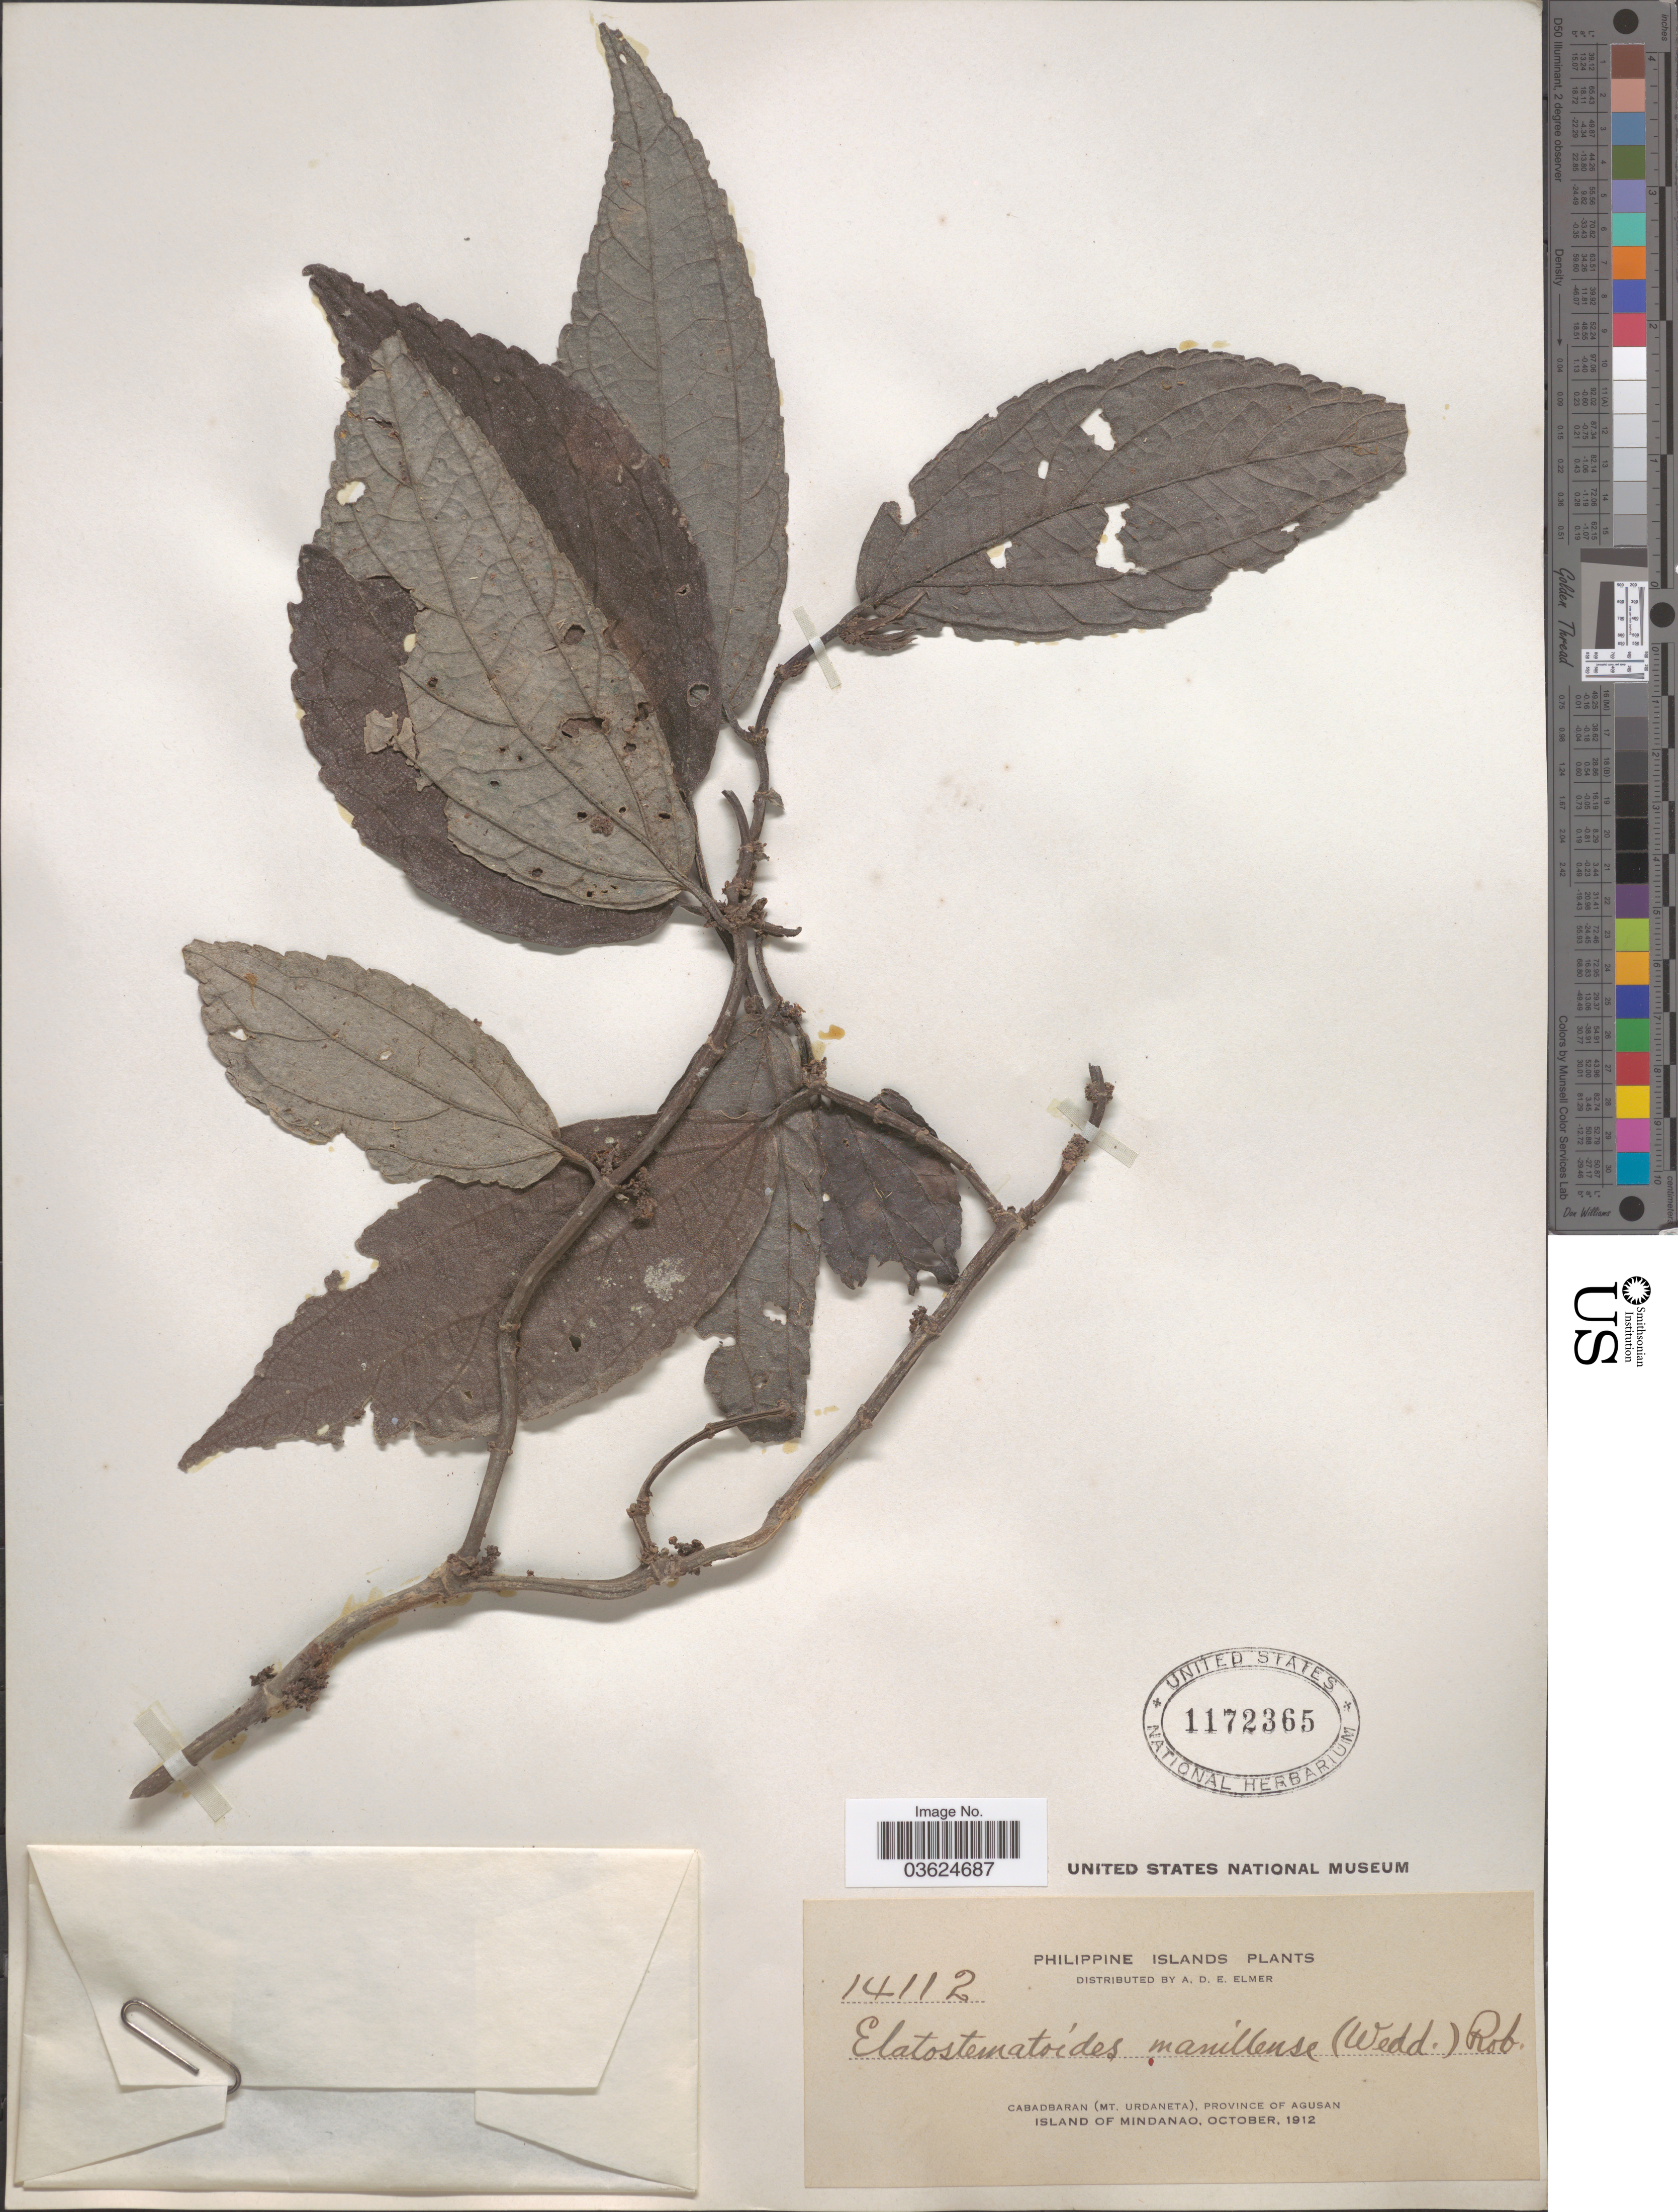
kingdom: Plantae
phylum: Tracheophyta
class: Magnoliopsida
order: Rosales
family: Urticaceae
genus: Elatostematoides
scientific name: Elatostematoides manillense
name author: (Wedd.) C.B. Rob.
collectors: A. D. E. Elmer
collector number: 14112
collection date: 1912-10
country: Philippines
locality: Cabadbaran (Mt. Urdaneta), Province of Agusan. Island of Mindanao.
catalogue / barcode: US 1172365